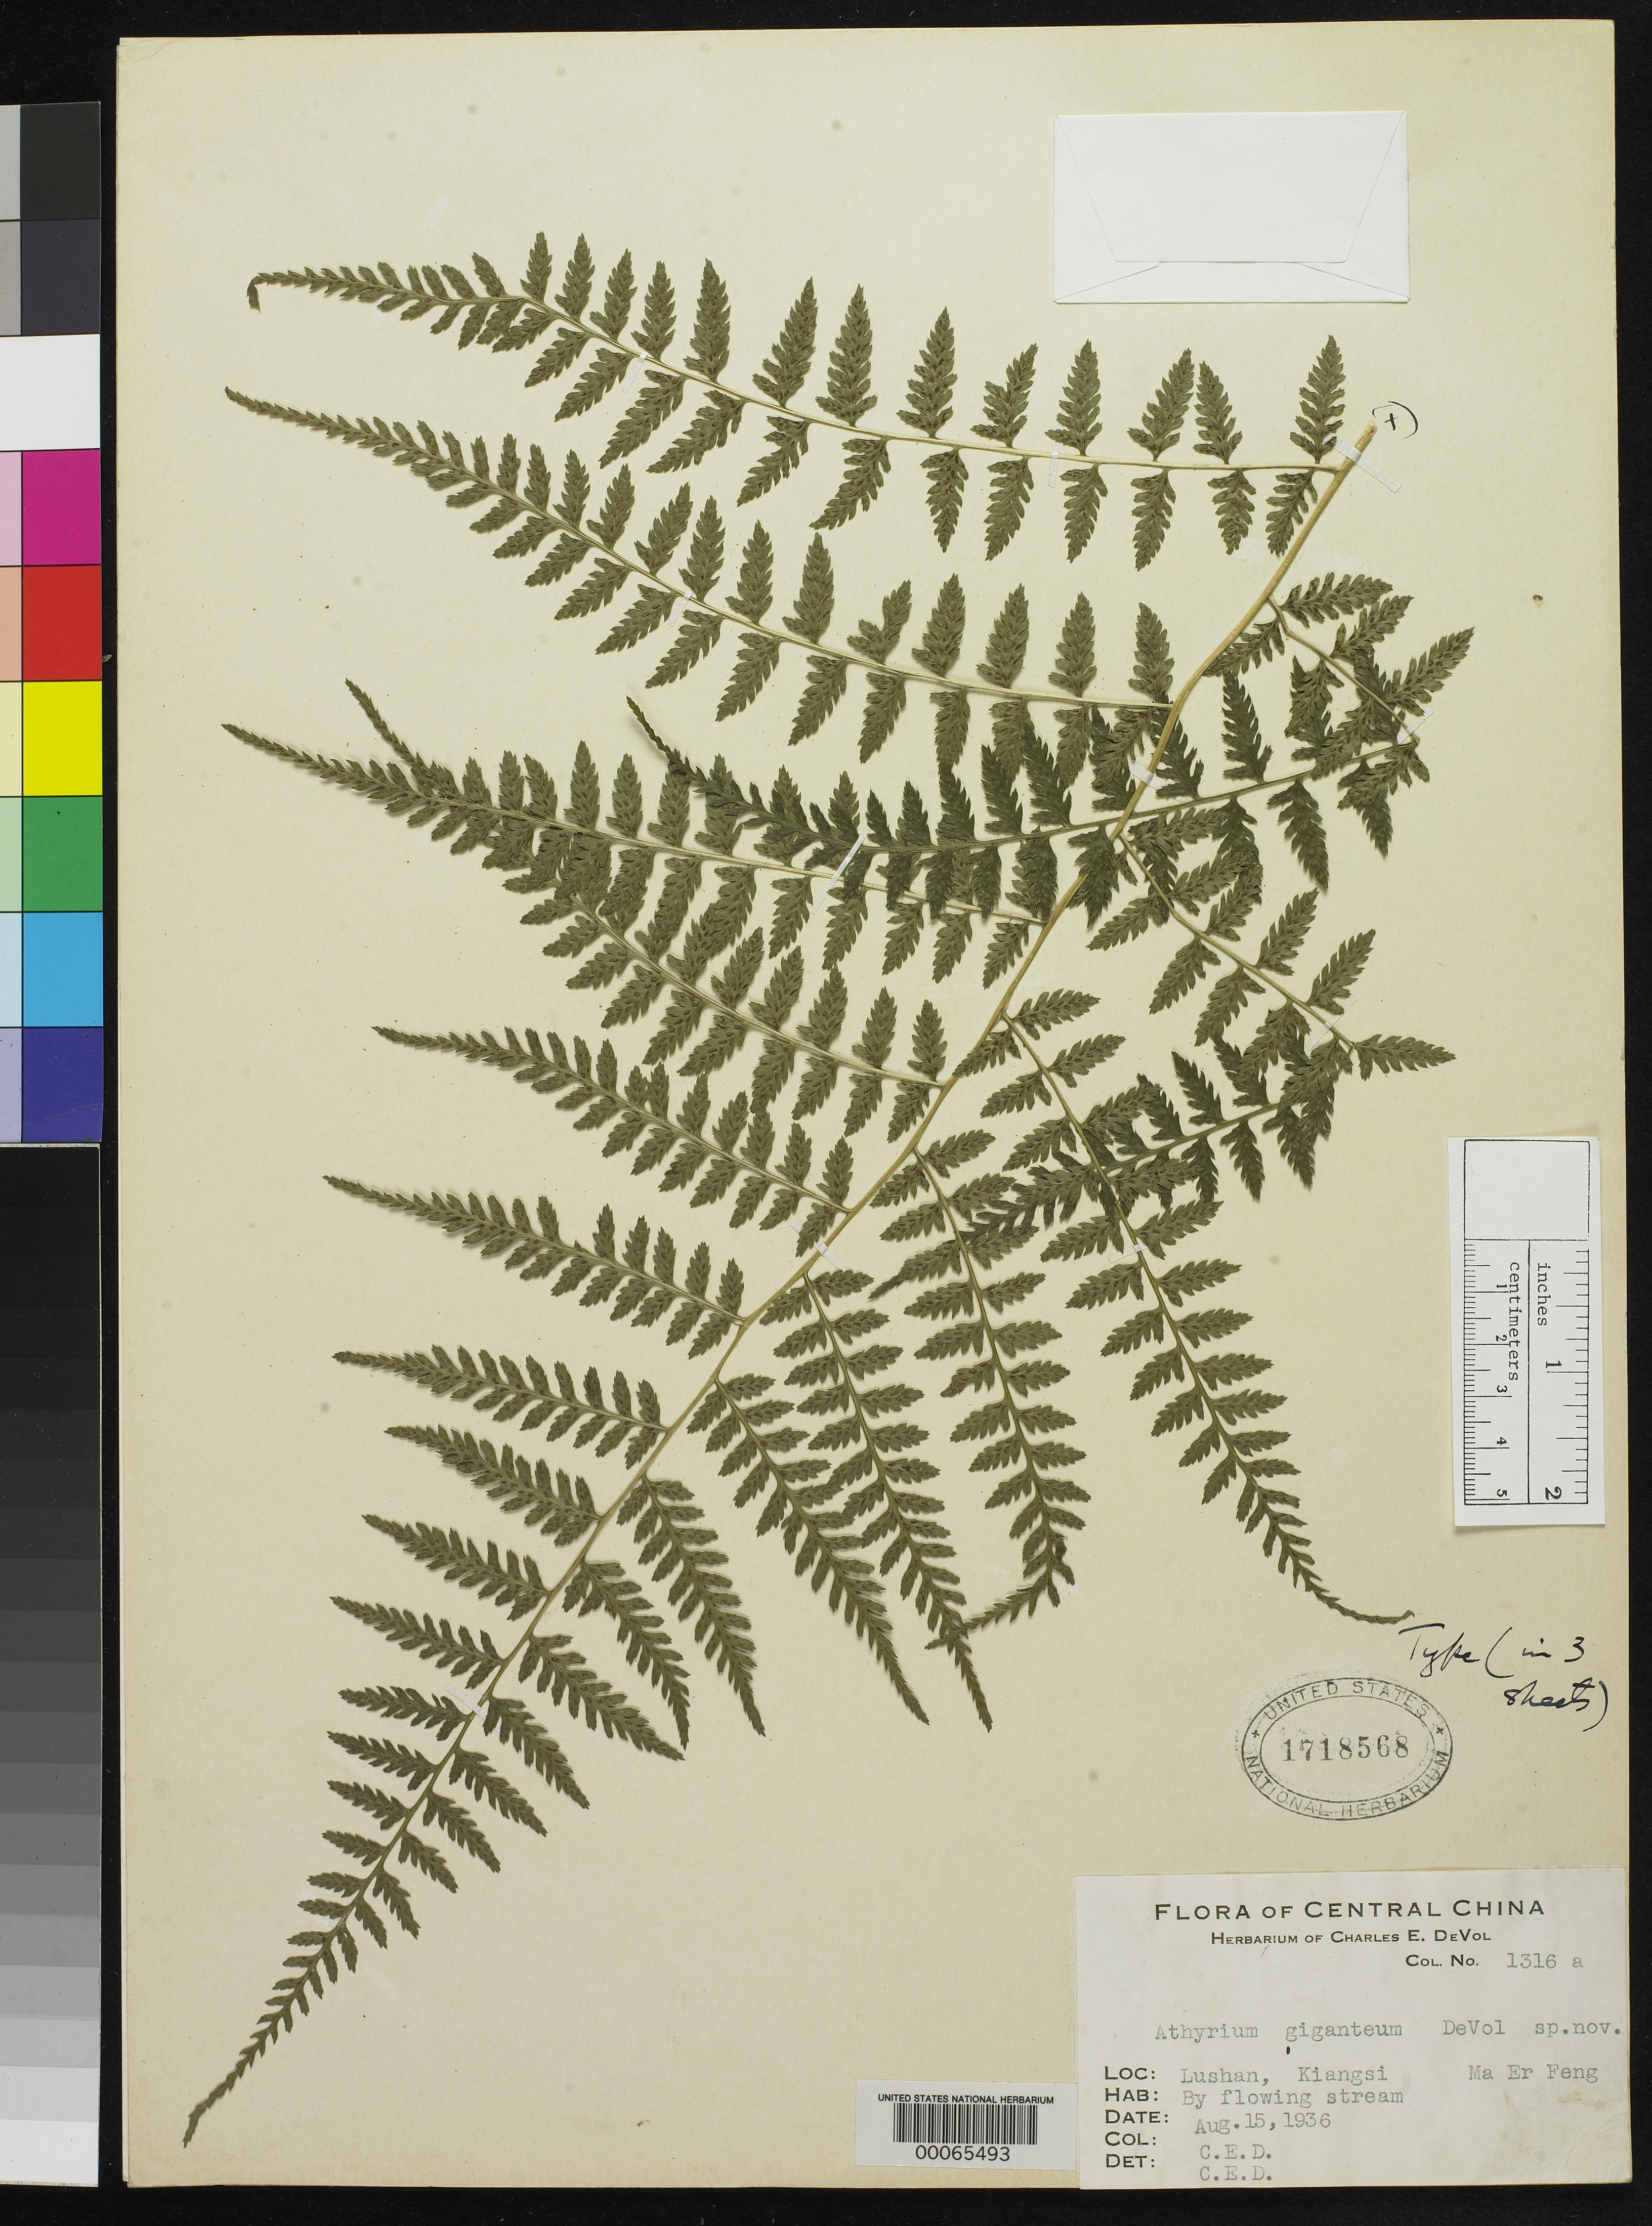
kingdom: Plantae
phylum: Tracheophyta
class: Polypodiopsida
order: Polypodiales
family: Athyriaceae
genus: Athyrium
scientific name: Athyrium gigantum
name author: De Vol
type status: Holotype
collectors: C. E. De Vol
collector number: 1316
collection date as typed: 15 Aug 1936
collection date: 1936-08-15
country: China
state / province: Jiangxi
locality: Lushan, Ma Br Peng.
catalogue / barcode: US 1718568